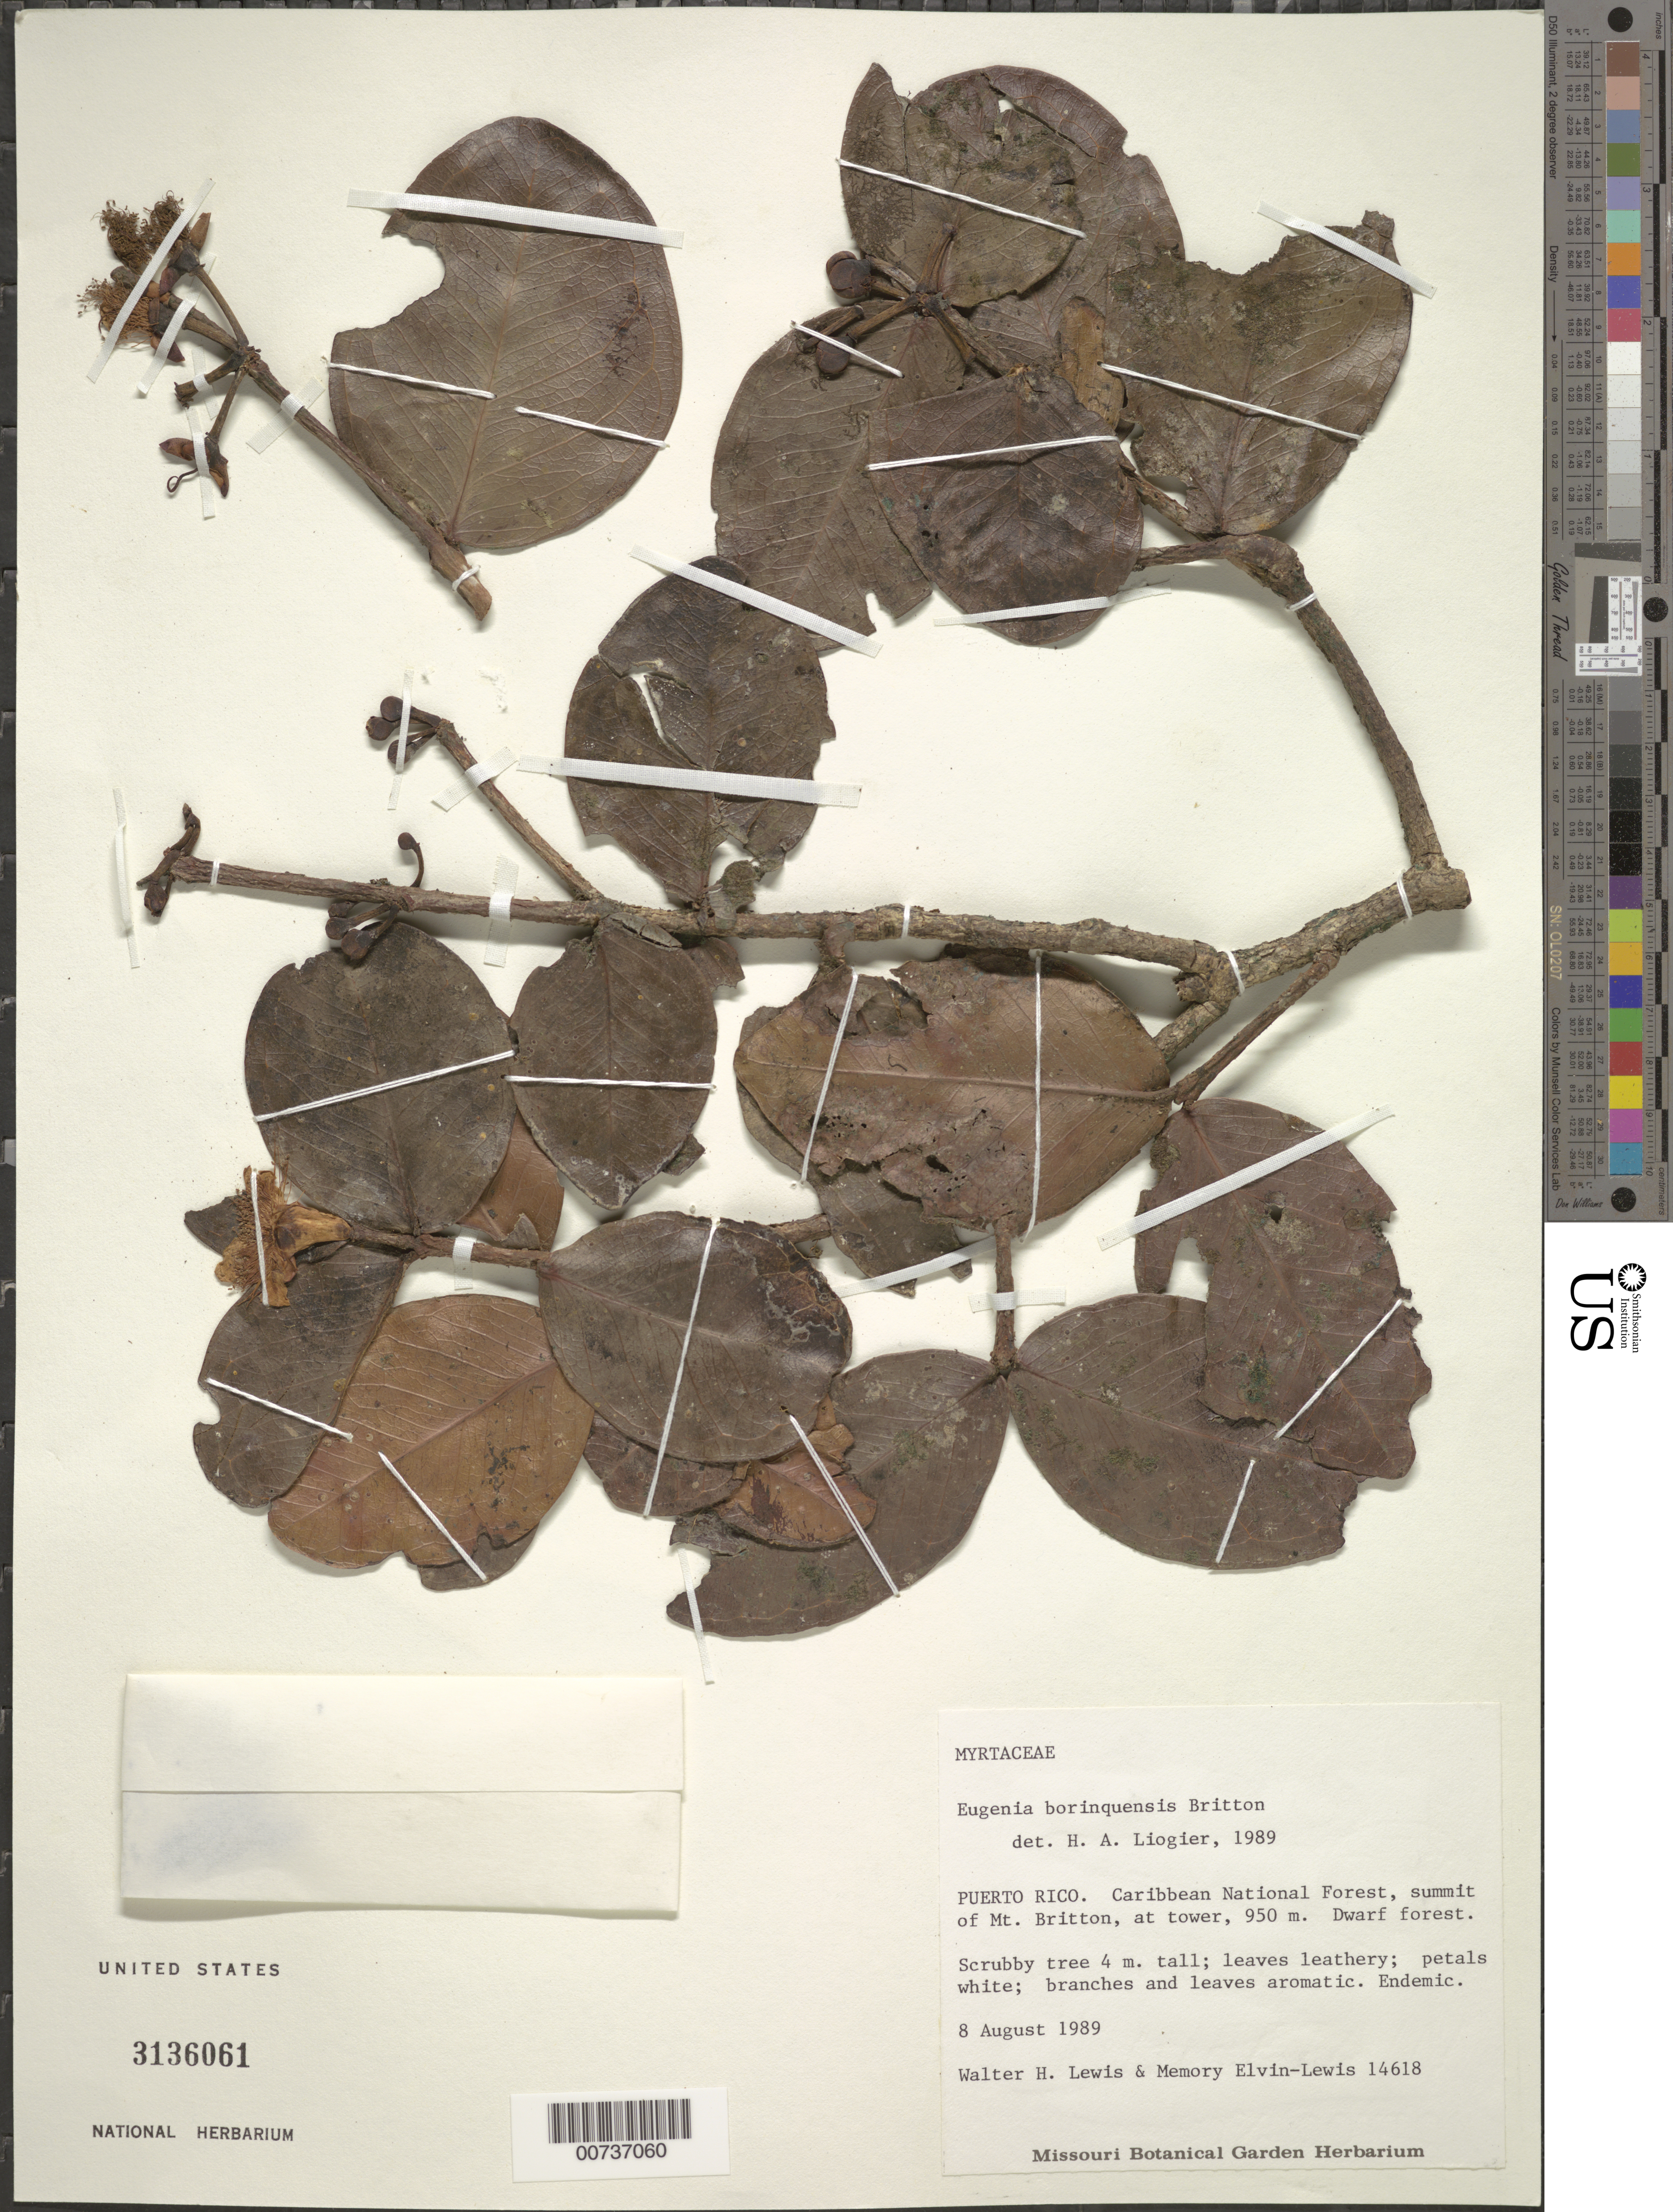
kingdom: Plantae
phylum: Tracheophyta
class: Magnoliopsida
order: Myrtales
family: Myrtaceae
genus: Eugenia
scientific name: Eugenia borinquensis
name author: Britton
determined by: Liogier, Alain H.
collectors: W. H. Lewis & M. Elvin-Lewis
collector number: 14618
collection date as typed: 08 Aug 1989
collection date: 1989-08-08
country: Puerto Rico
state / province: Río Grande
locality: Caribbean National Forest, summit of Mt. Britton, at tower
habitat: Dwarf forest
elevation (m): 950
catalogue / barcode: US 3136061